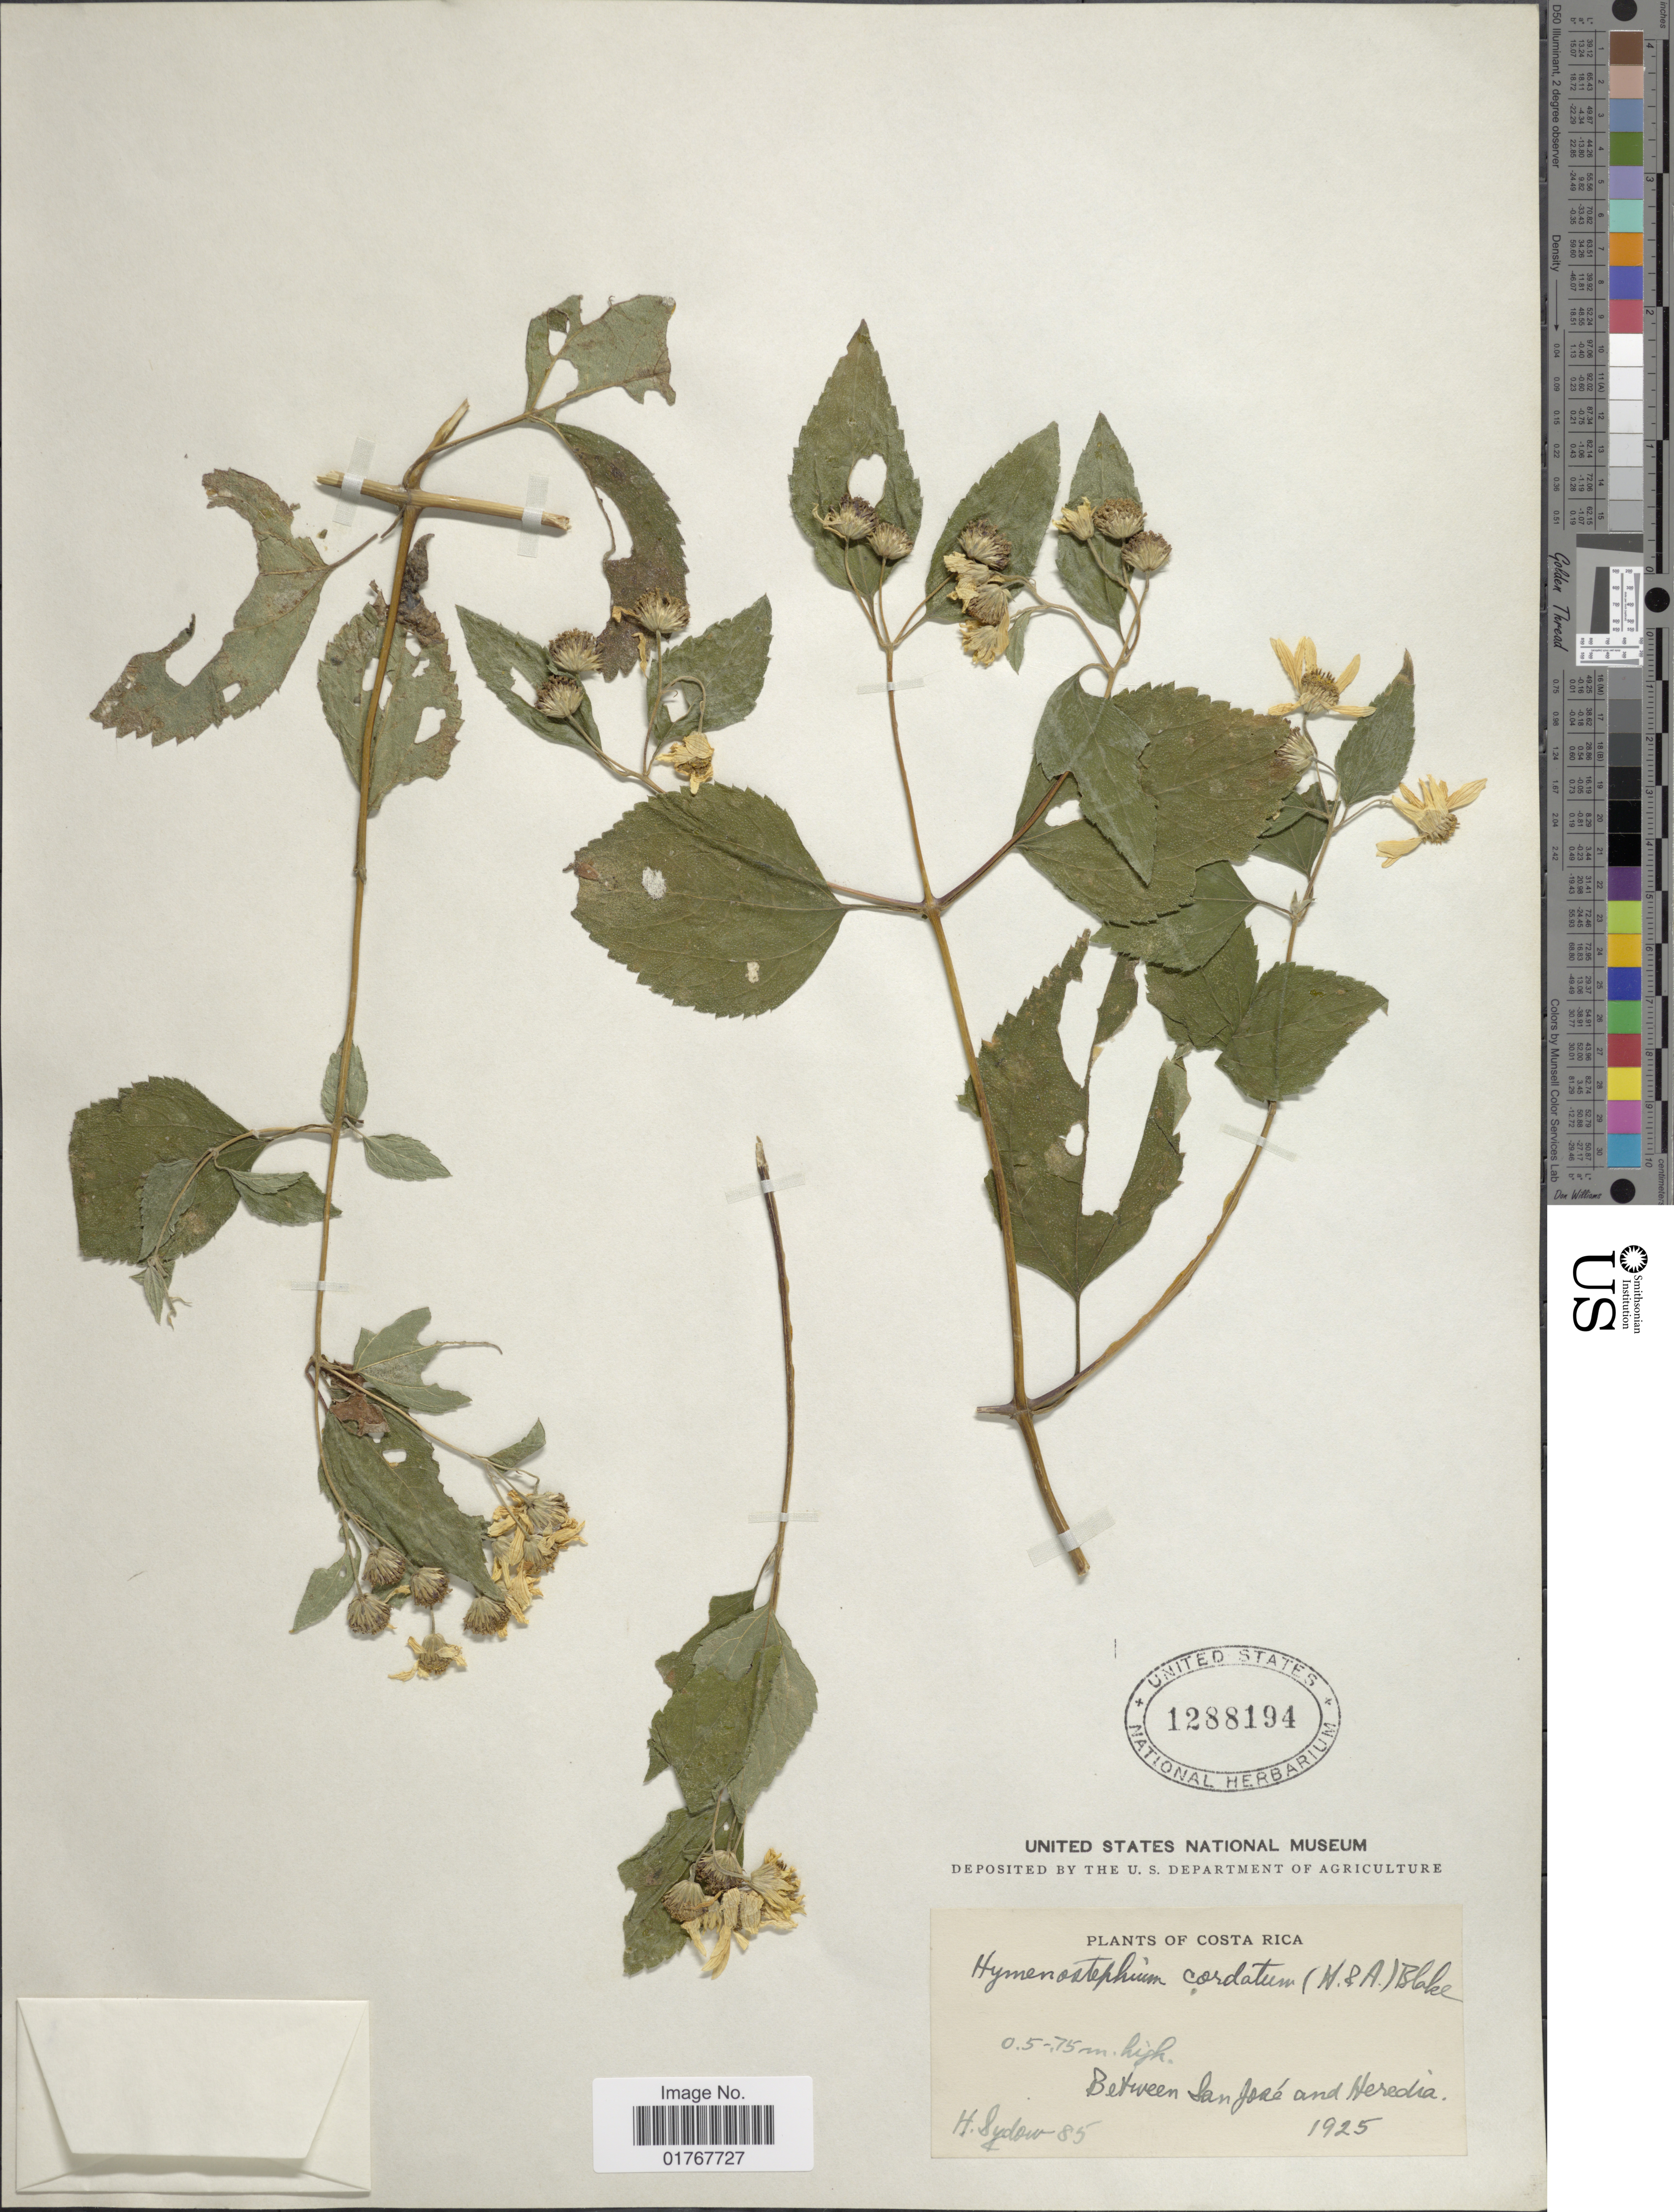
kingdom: Plantae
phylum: Tracheophyta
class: Magnoliopsida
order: Asterales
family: Asteraceae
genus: Viguiera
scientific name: Viguiera cordata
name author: (Hook. & Arn.) D'Arcy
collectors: H. Sydow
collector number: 85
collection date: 1925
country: Costa Rica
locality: Between San José and Heredia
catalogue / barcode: US 1288194